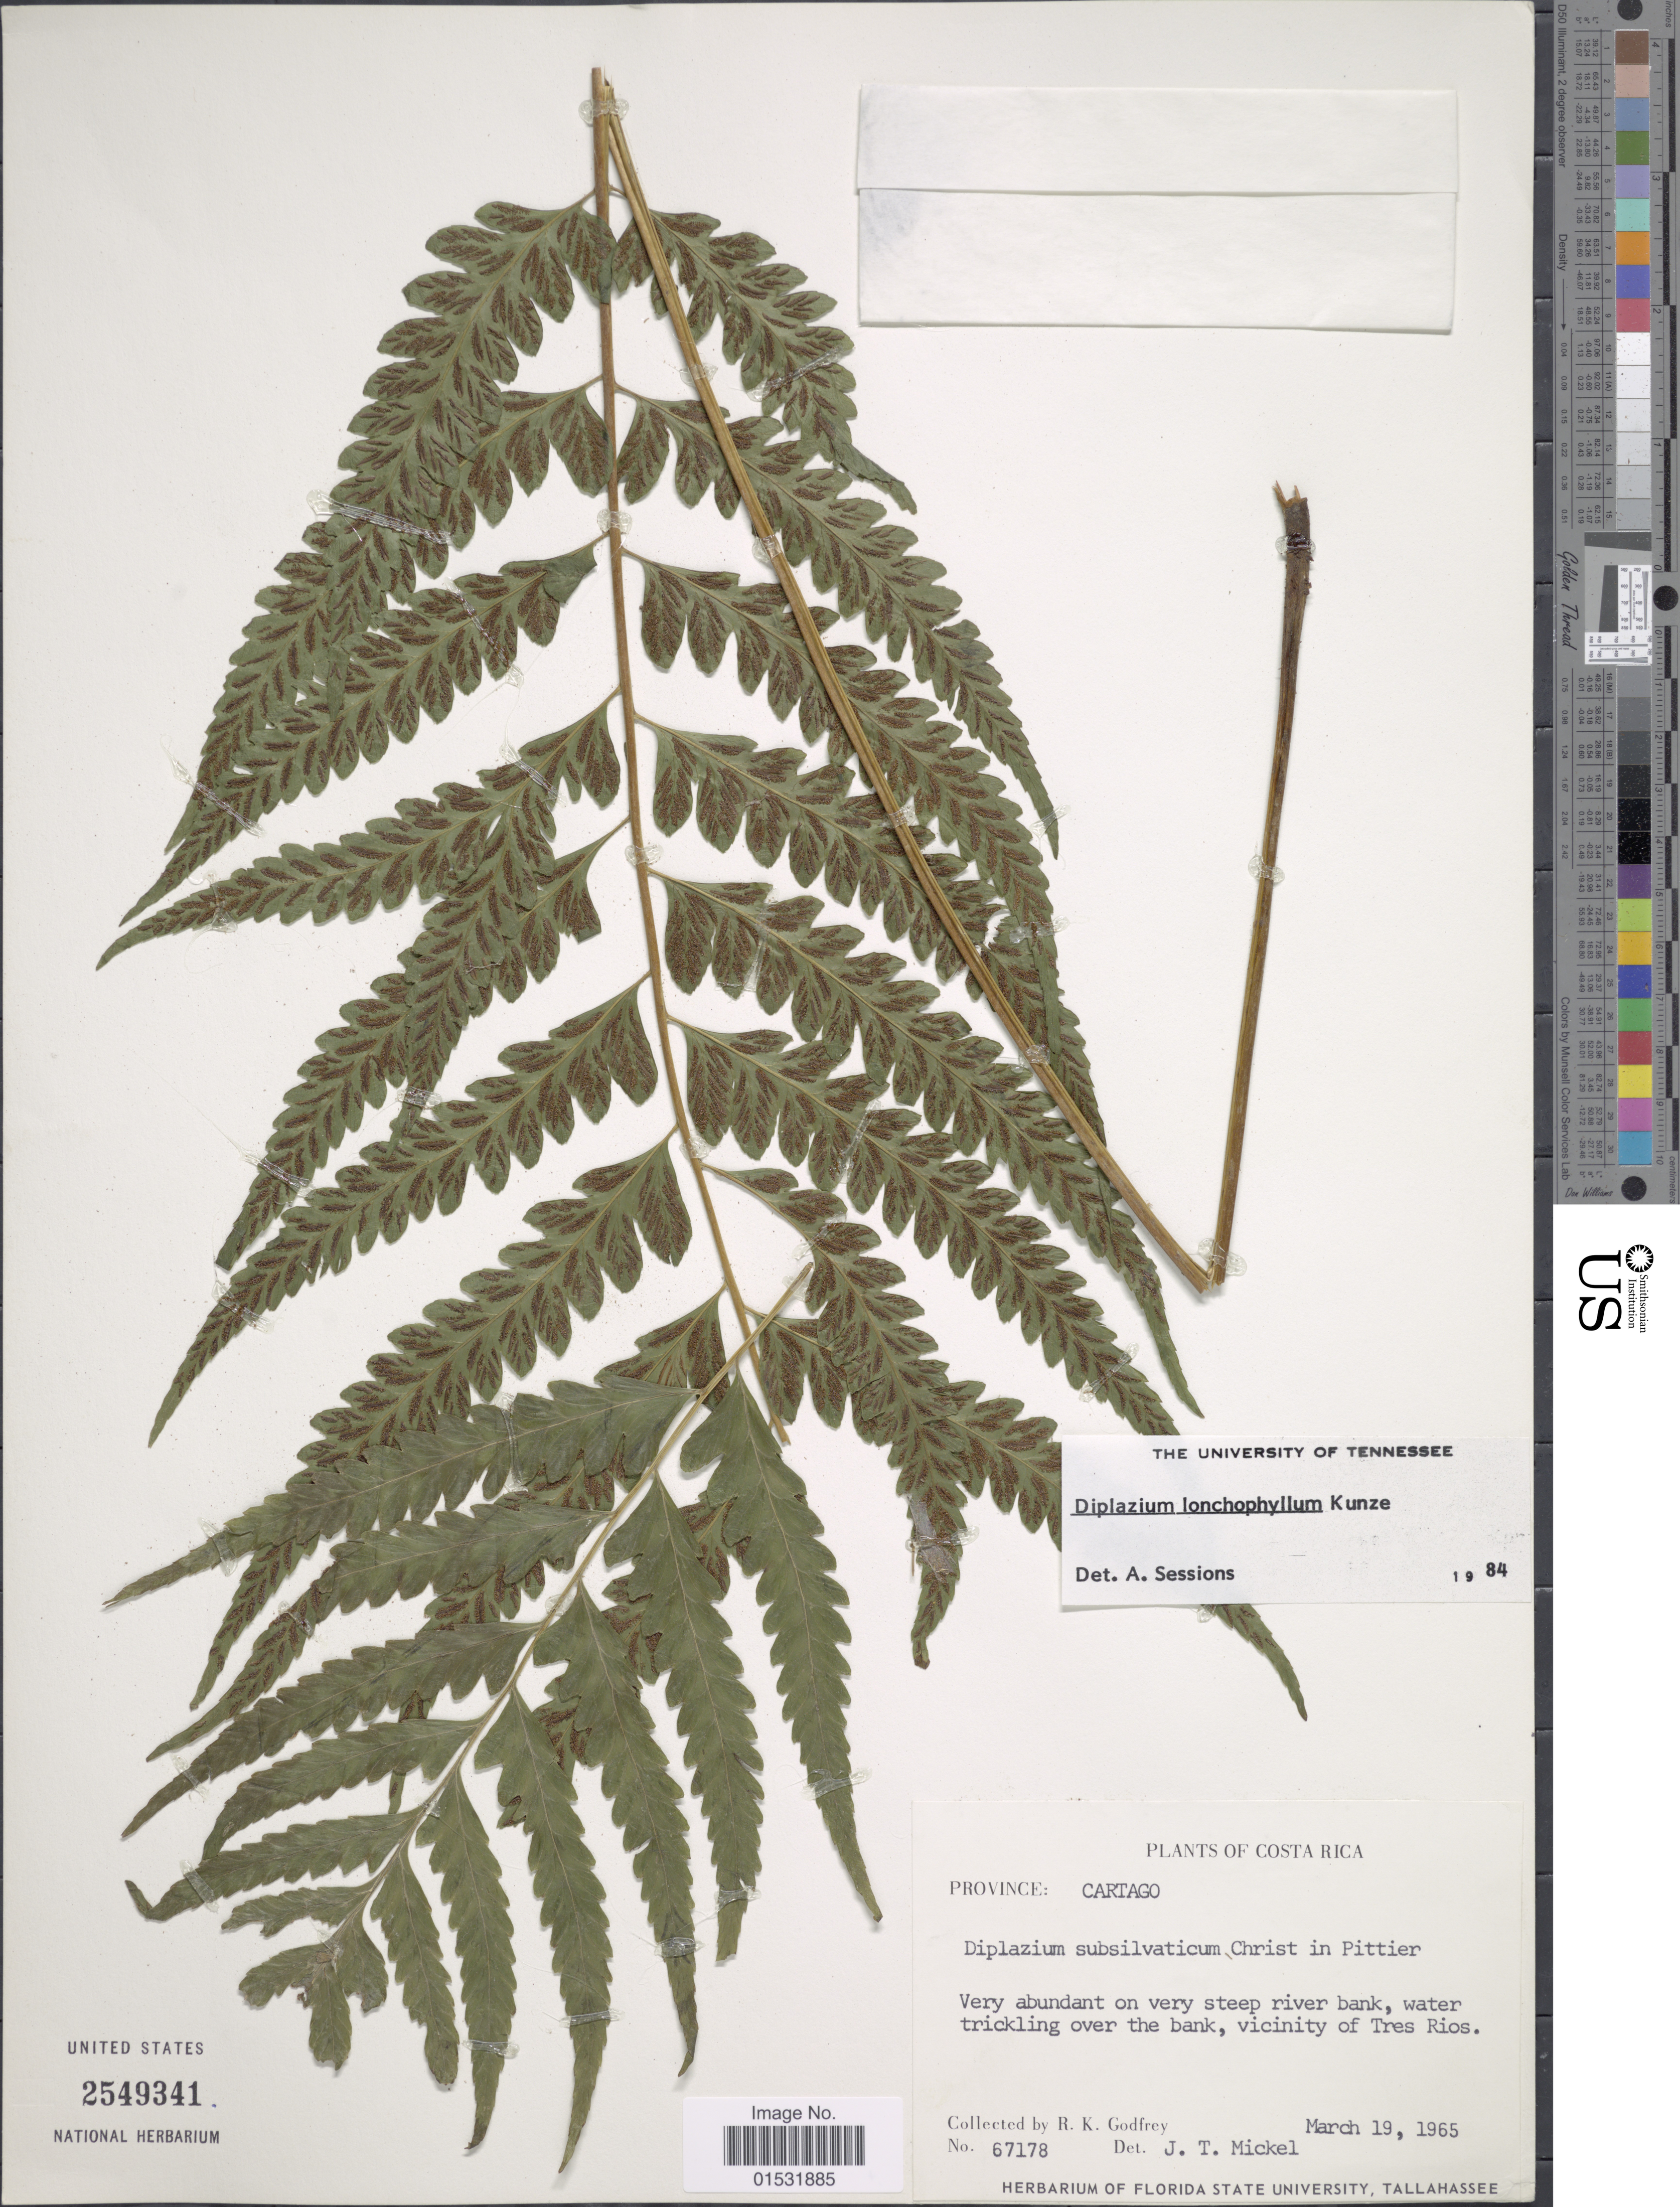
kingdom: Plantae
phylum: Tracheophyta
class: Polypodiopsida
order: Polypodiales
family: Athyriaceae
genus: Diplazium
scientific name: Diplazium lonchophyllum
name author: Kunze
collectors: R. K. Godfrey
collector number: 67178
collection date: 1965-03-19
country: Costa Rica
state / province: Cartago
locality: Vicinity of Tres Rios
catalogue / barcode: US 2549341